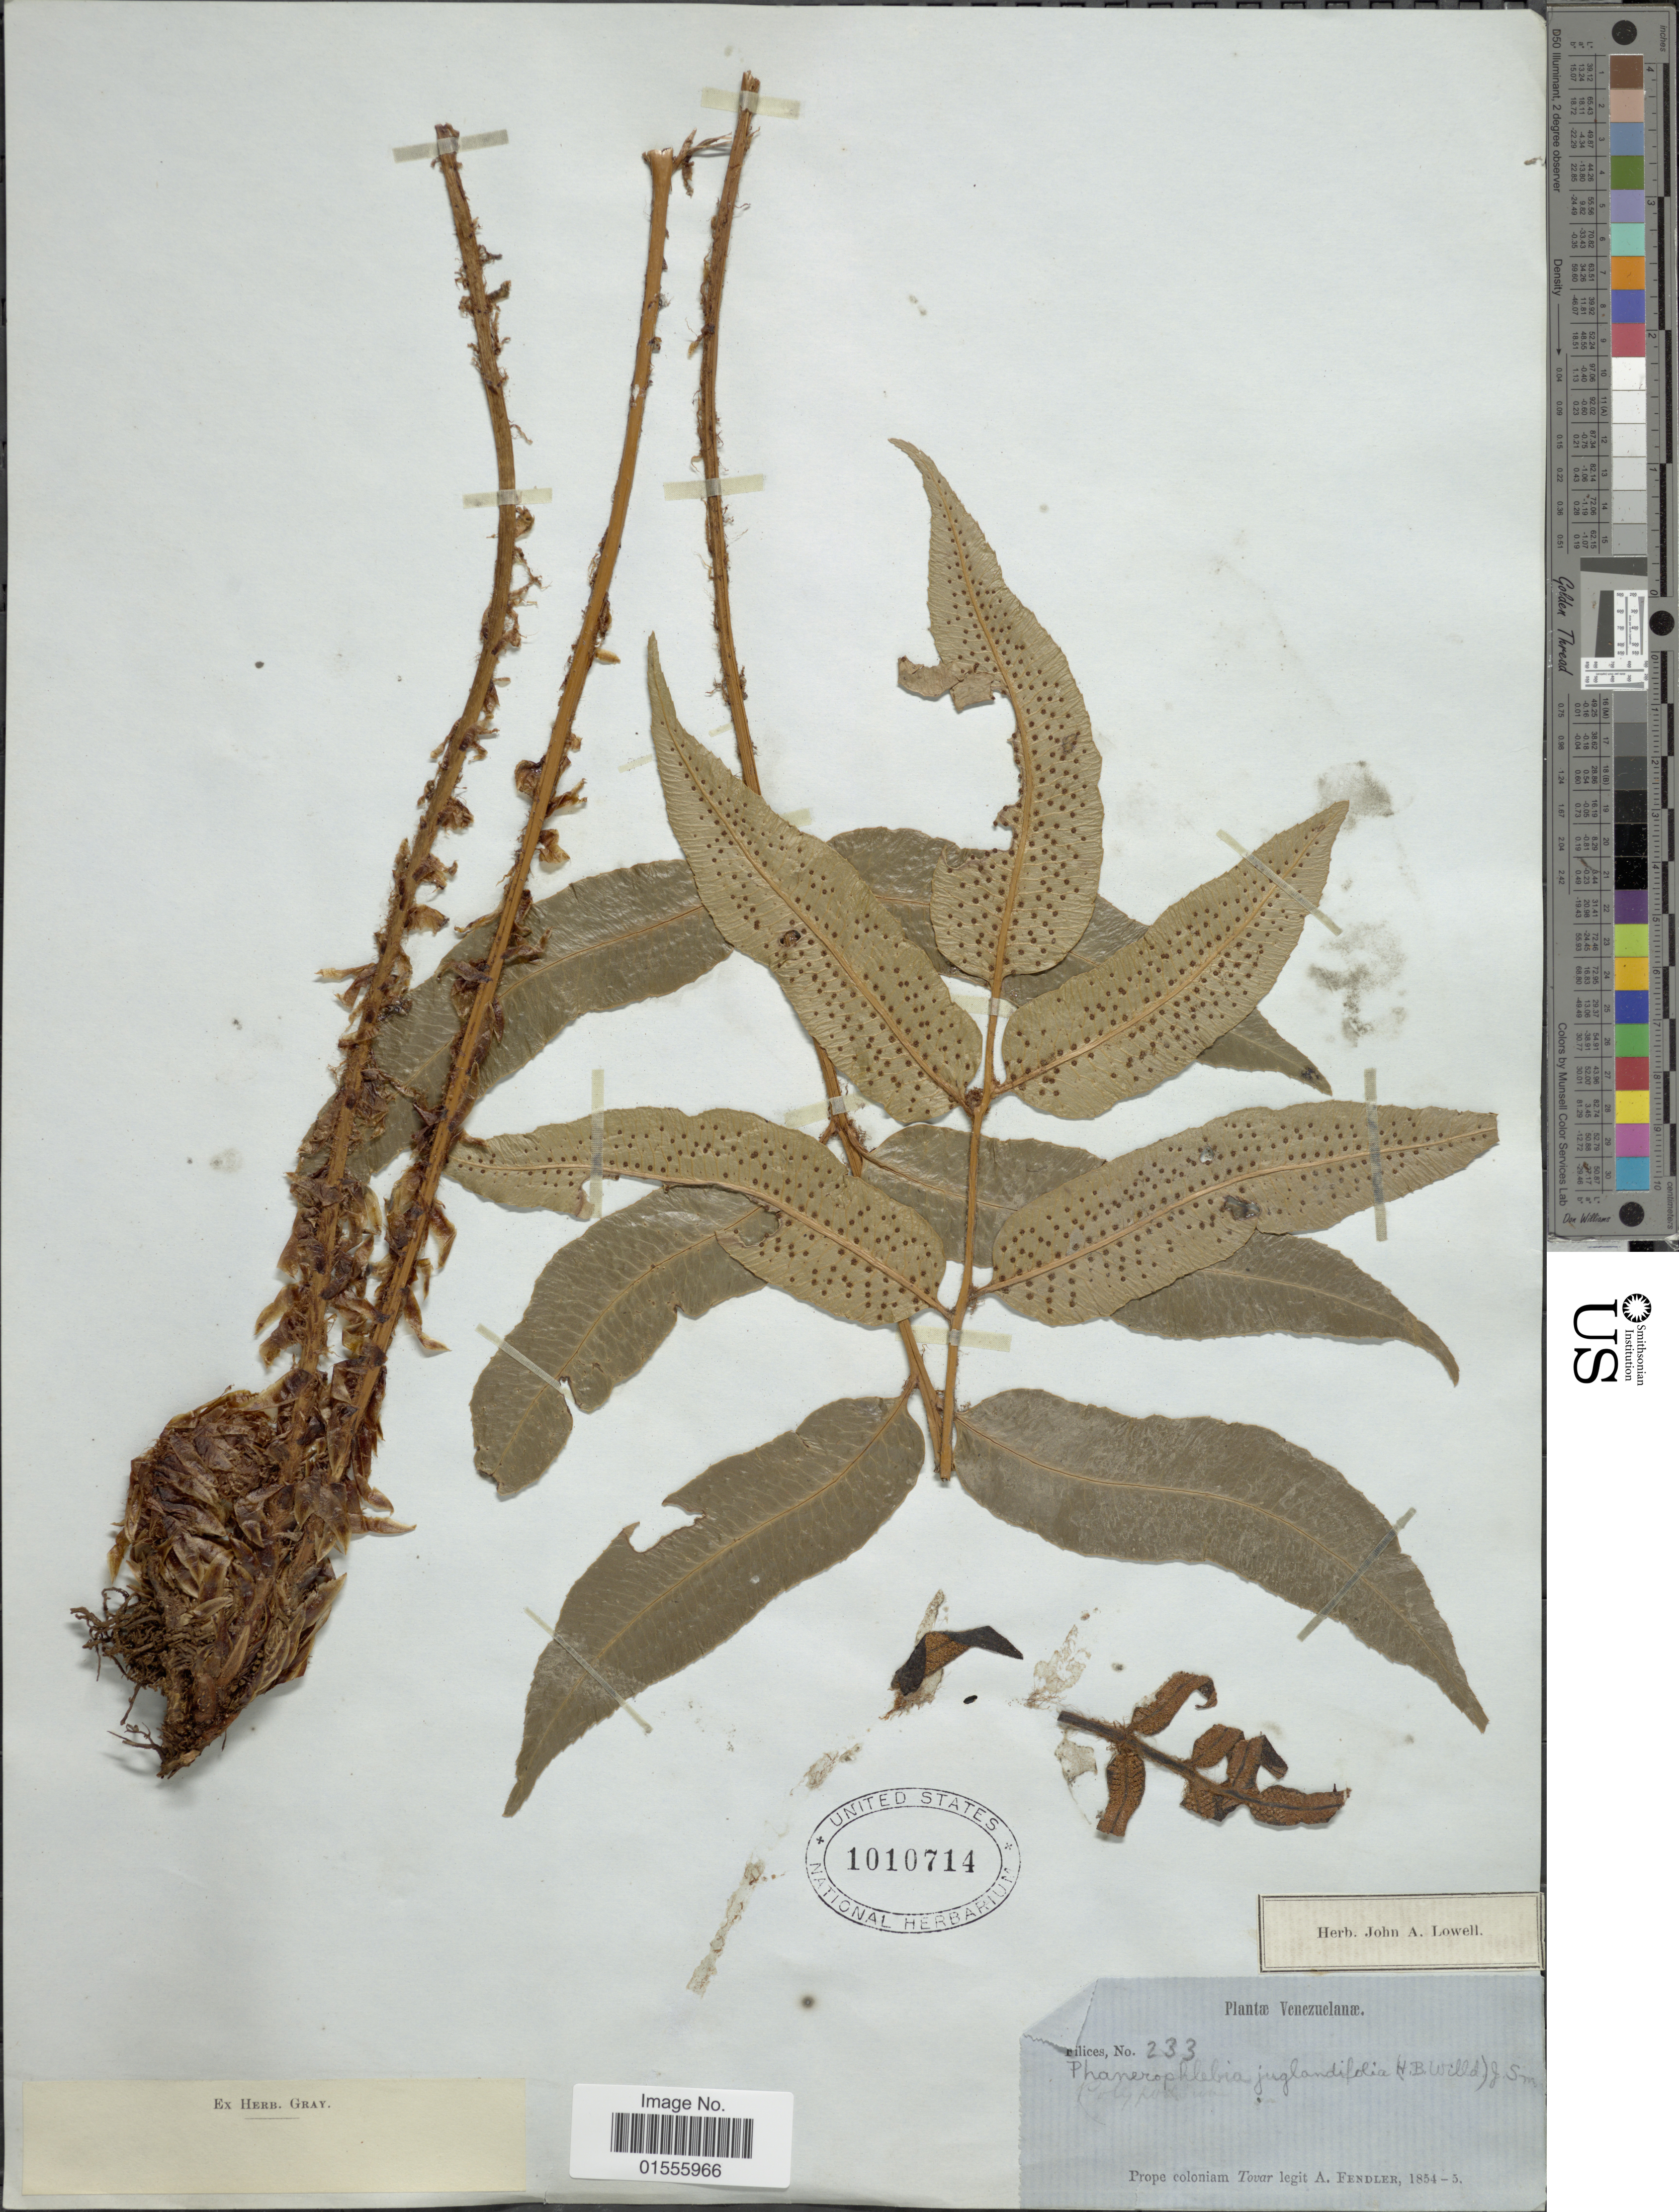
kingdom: Plantae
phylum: Tracheophyta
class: Polypodiopsida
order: Polypodiales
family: Dryopteridaceae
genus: Phanerophlebia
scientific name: Phanerophlebia juglandifolia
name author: (Willd.) J. Sm.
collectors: A. Fendler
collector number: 233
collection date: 1854/1855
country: Venezuela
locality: Prope coloniam Tovar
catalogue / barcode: US 1010714